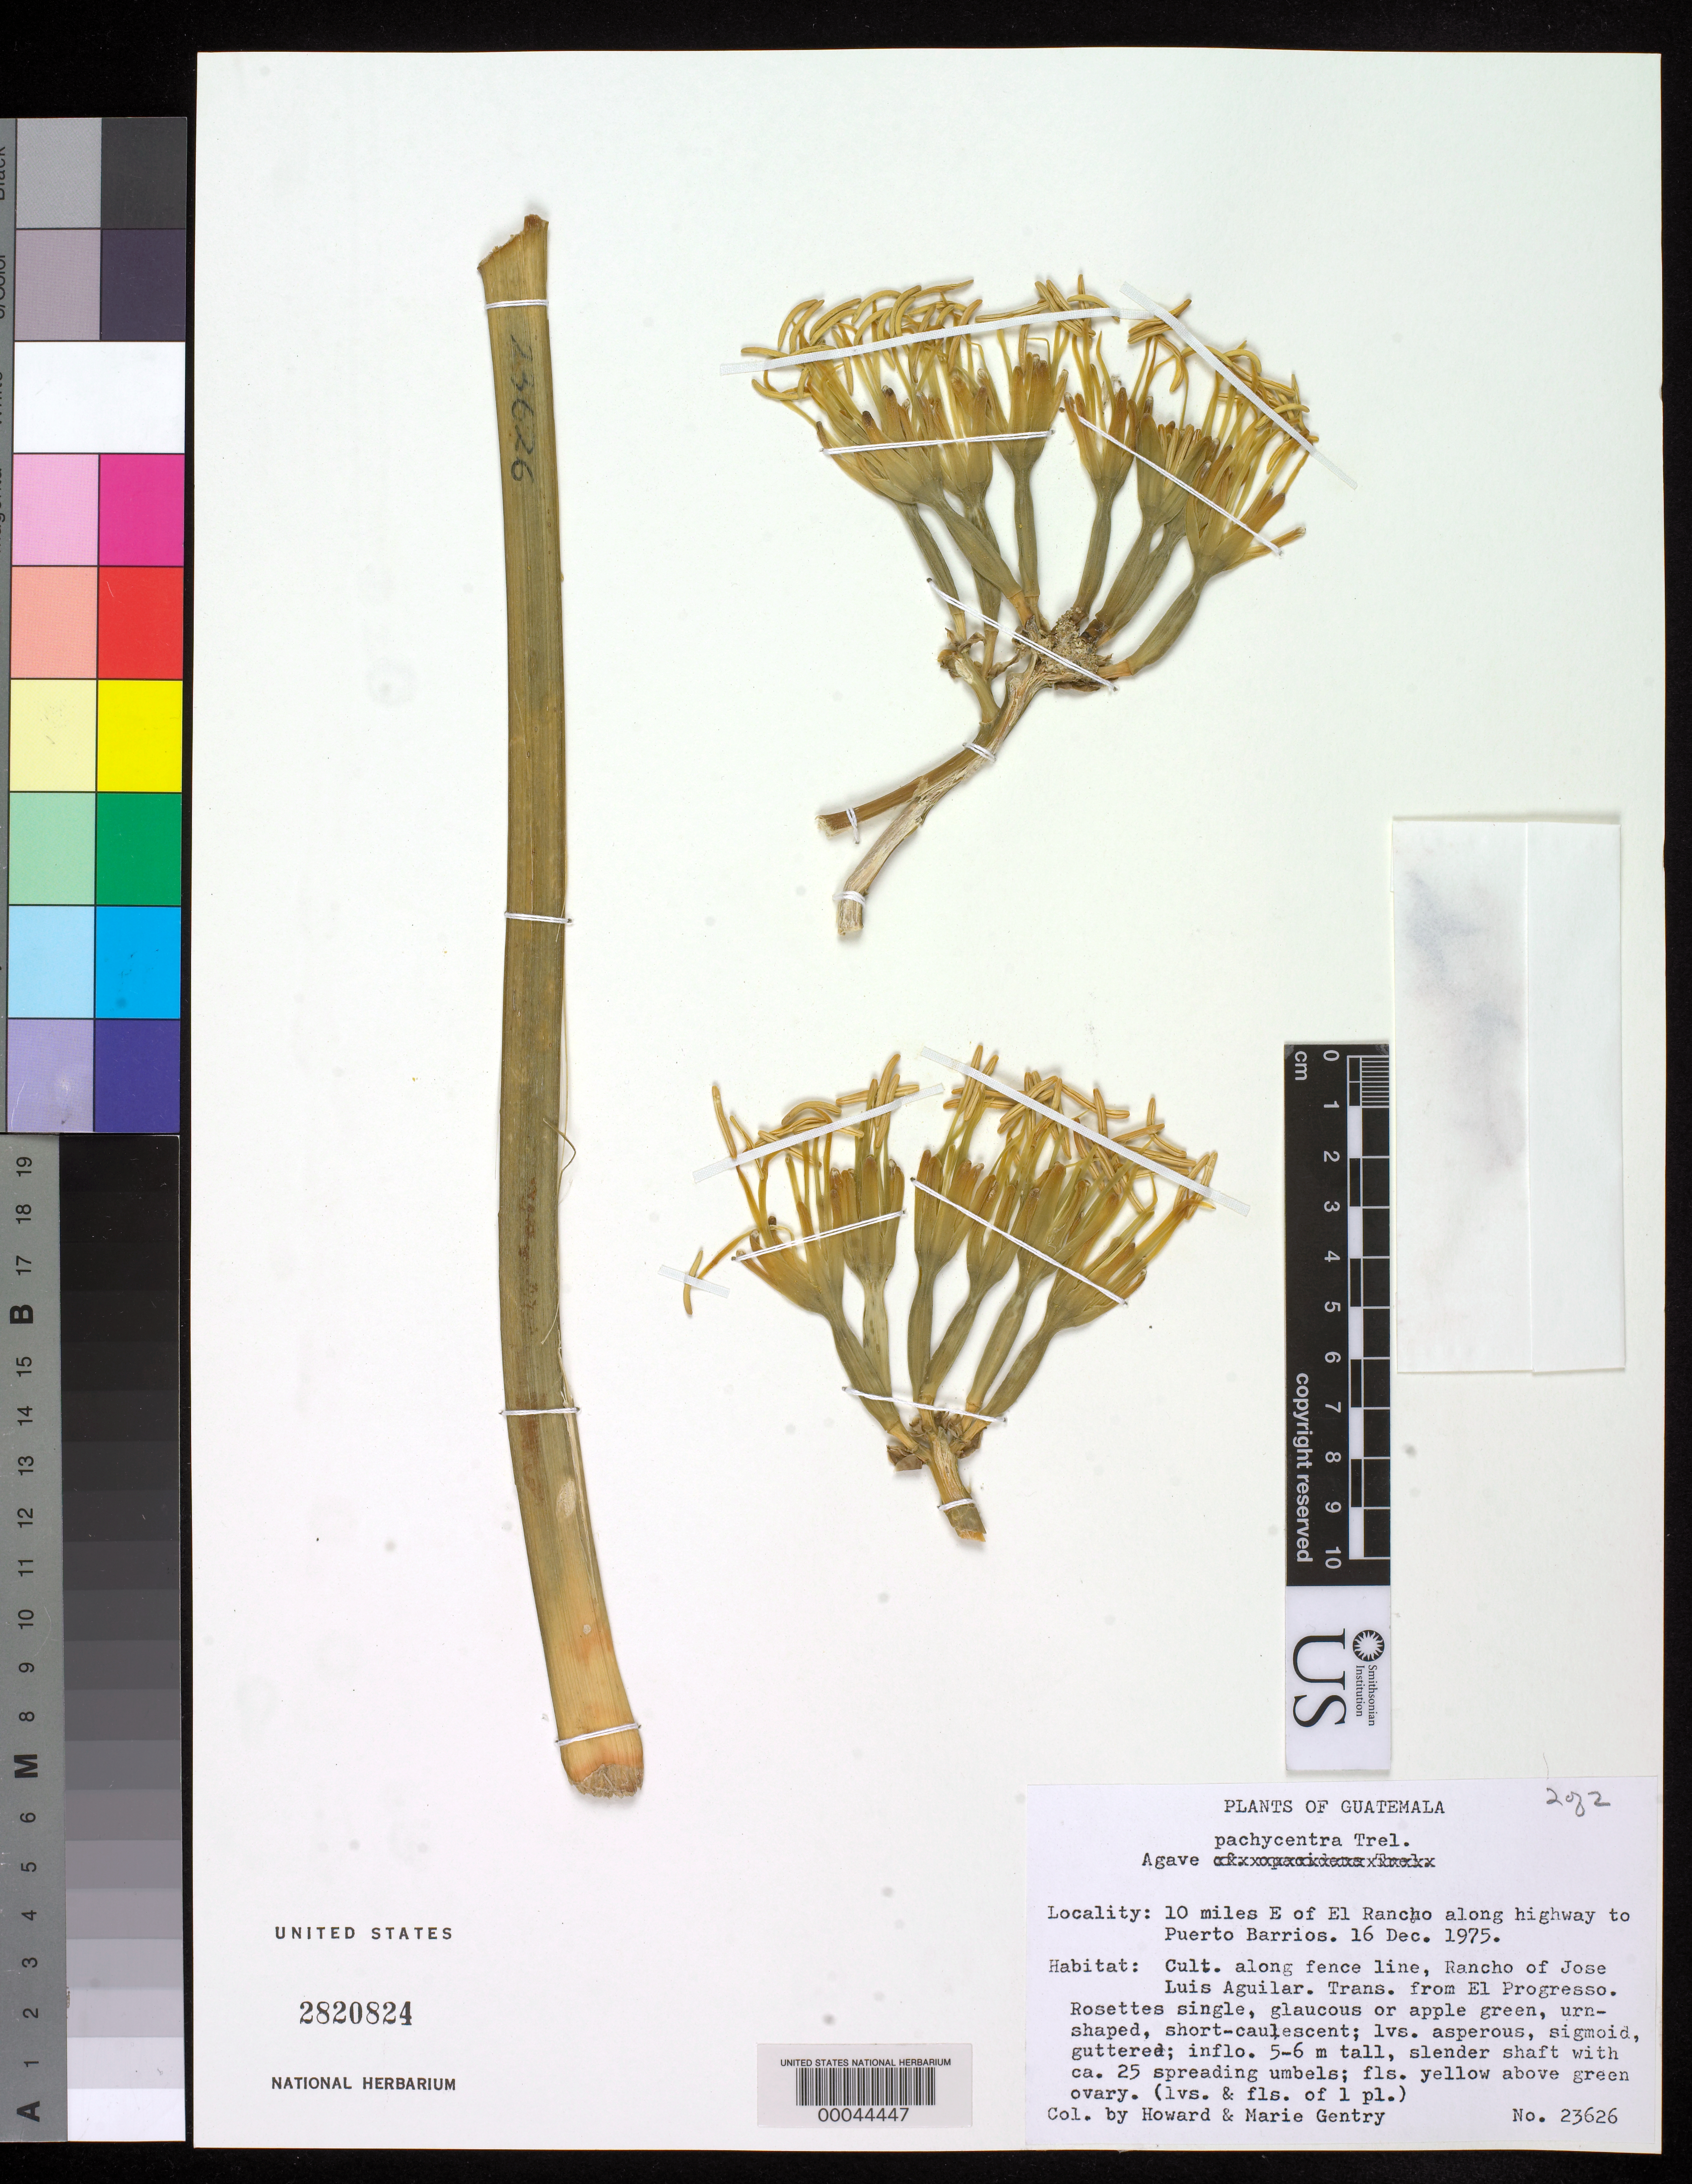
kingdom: Plantae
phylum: Tracheophyta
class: Liliopsida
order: Asparagales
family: Asparagaceae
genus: Agave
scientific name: Agave pachycentra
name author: Trel.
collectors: H. S. Gentry & M. Gentry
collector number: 23626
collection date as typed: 16 Dec 1975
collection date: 1975-12-16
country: Guatemala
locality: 10 E of El Rancho along highway to puero barrios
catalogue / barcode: US 2820824